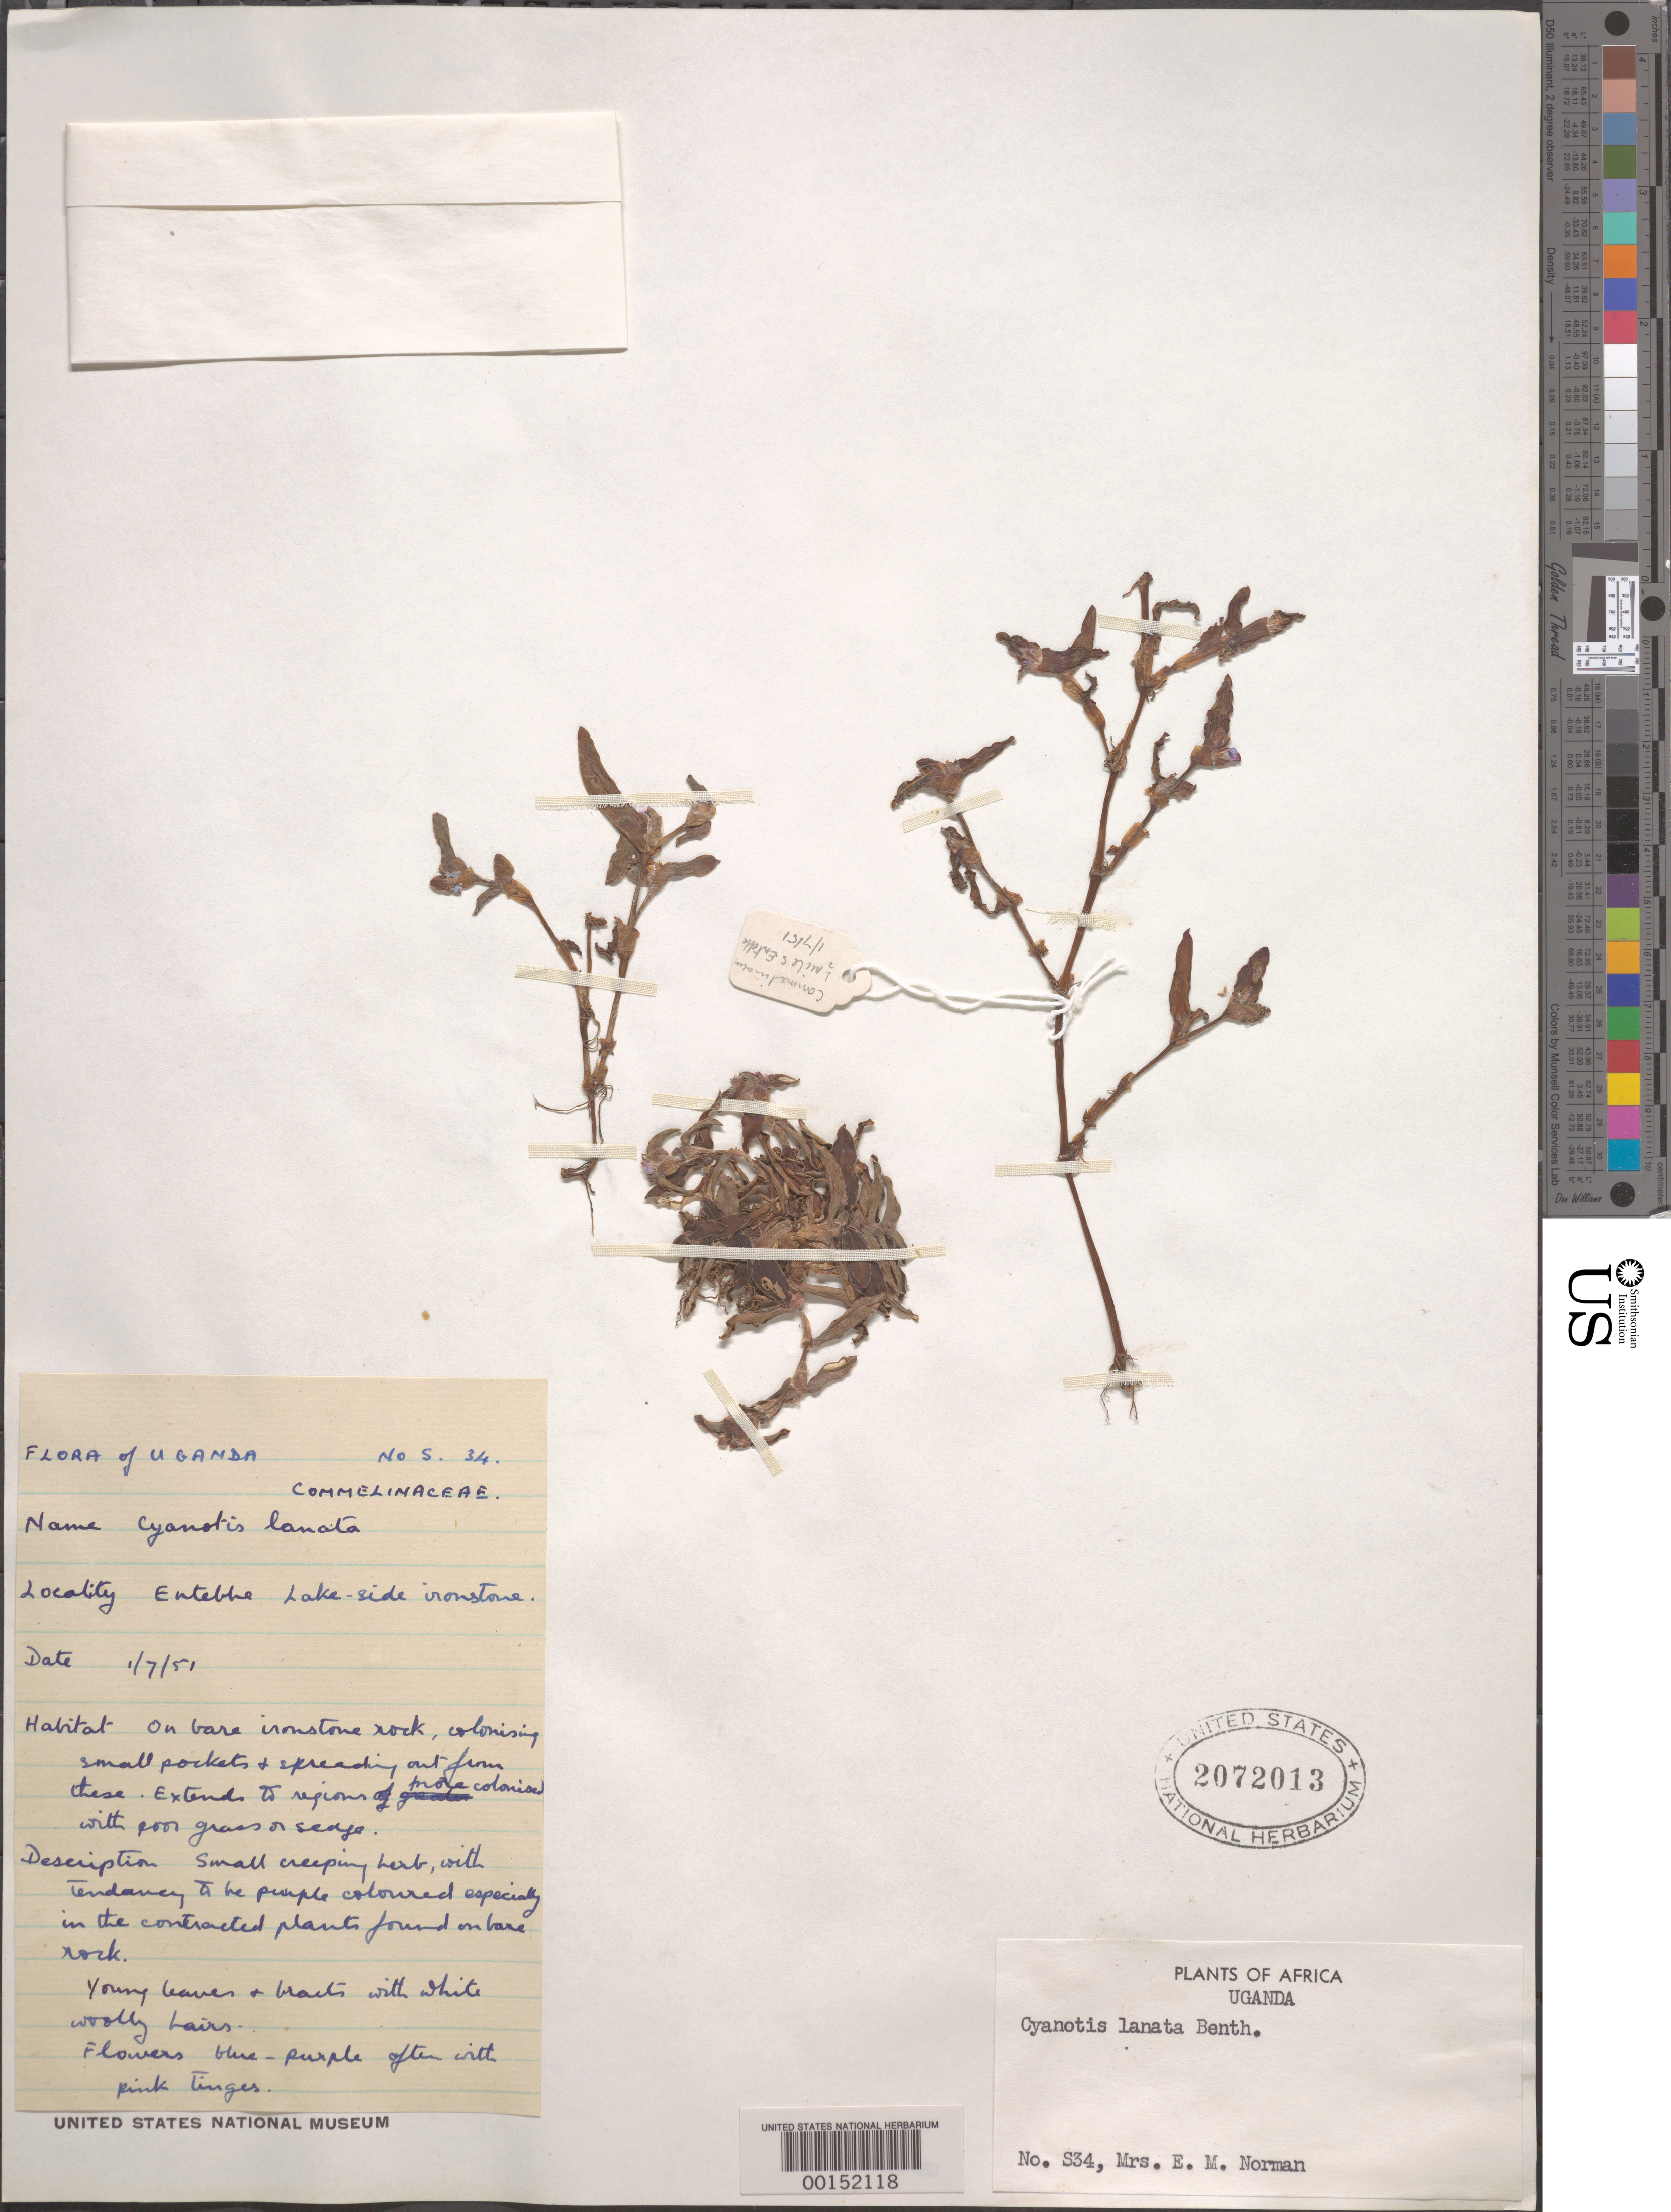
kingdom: Plantae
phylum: Tracheophyta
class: Liliopsida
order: Commelinales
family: Commelinaceae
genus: Cyanotis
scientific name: Cyanotis lanata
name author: Benth.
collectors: E. Norman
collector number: S34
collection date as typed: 01 Jul 1951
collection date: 1951-07-01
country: Uganda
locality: Entebbe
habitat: Soil pockets, bare ironstone rock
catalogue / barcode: US 2072013